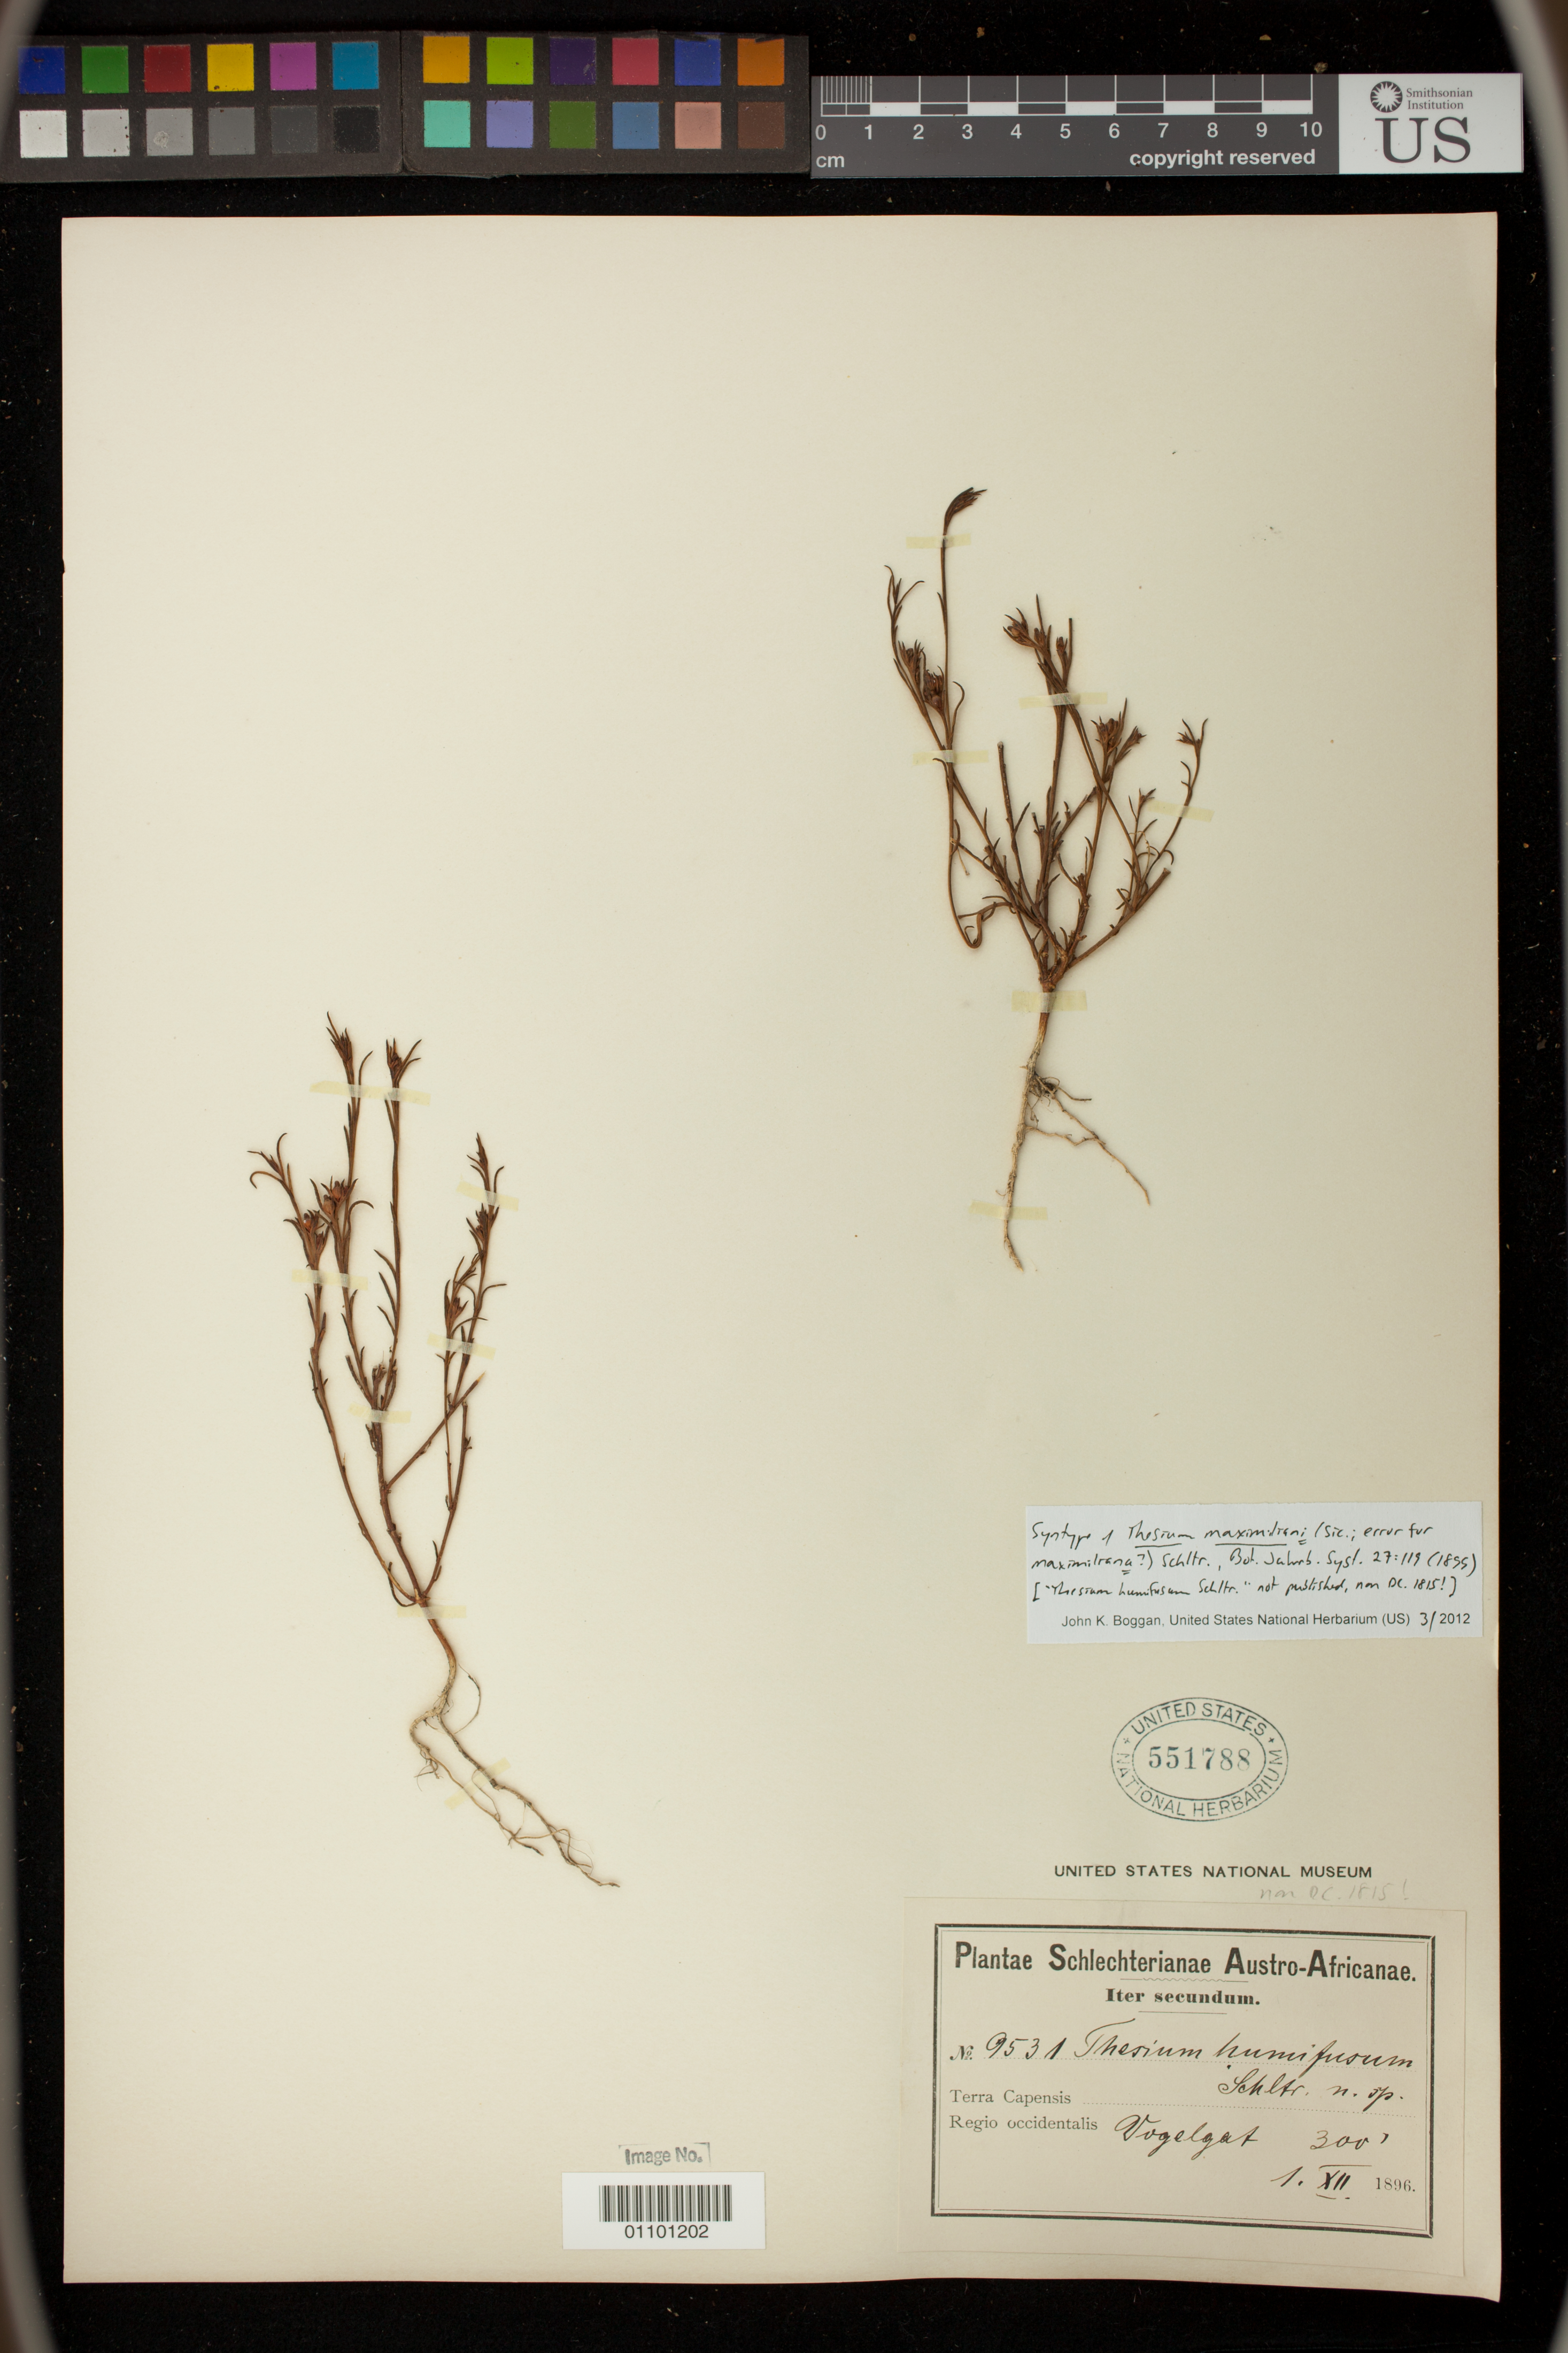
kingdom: Plantae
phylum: Tracheophyta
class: Magnoliopsida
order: Santalales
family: Thesiaceae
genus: Thesium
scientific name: Thesium maximiliani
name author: Schltr.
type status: Syntype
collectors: F. R. R. Schlechter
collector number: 953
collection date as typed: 01 Dec 1896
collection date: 1896-12-01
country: South Africa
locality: Vogelgat.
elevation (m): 91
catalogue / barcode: US 551788